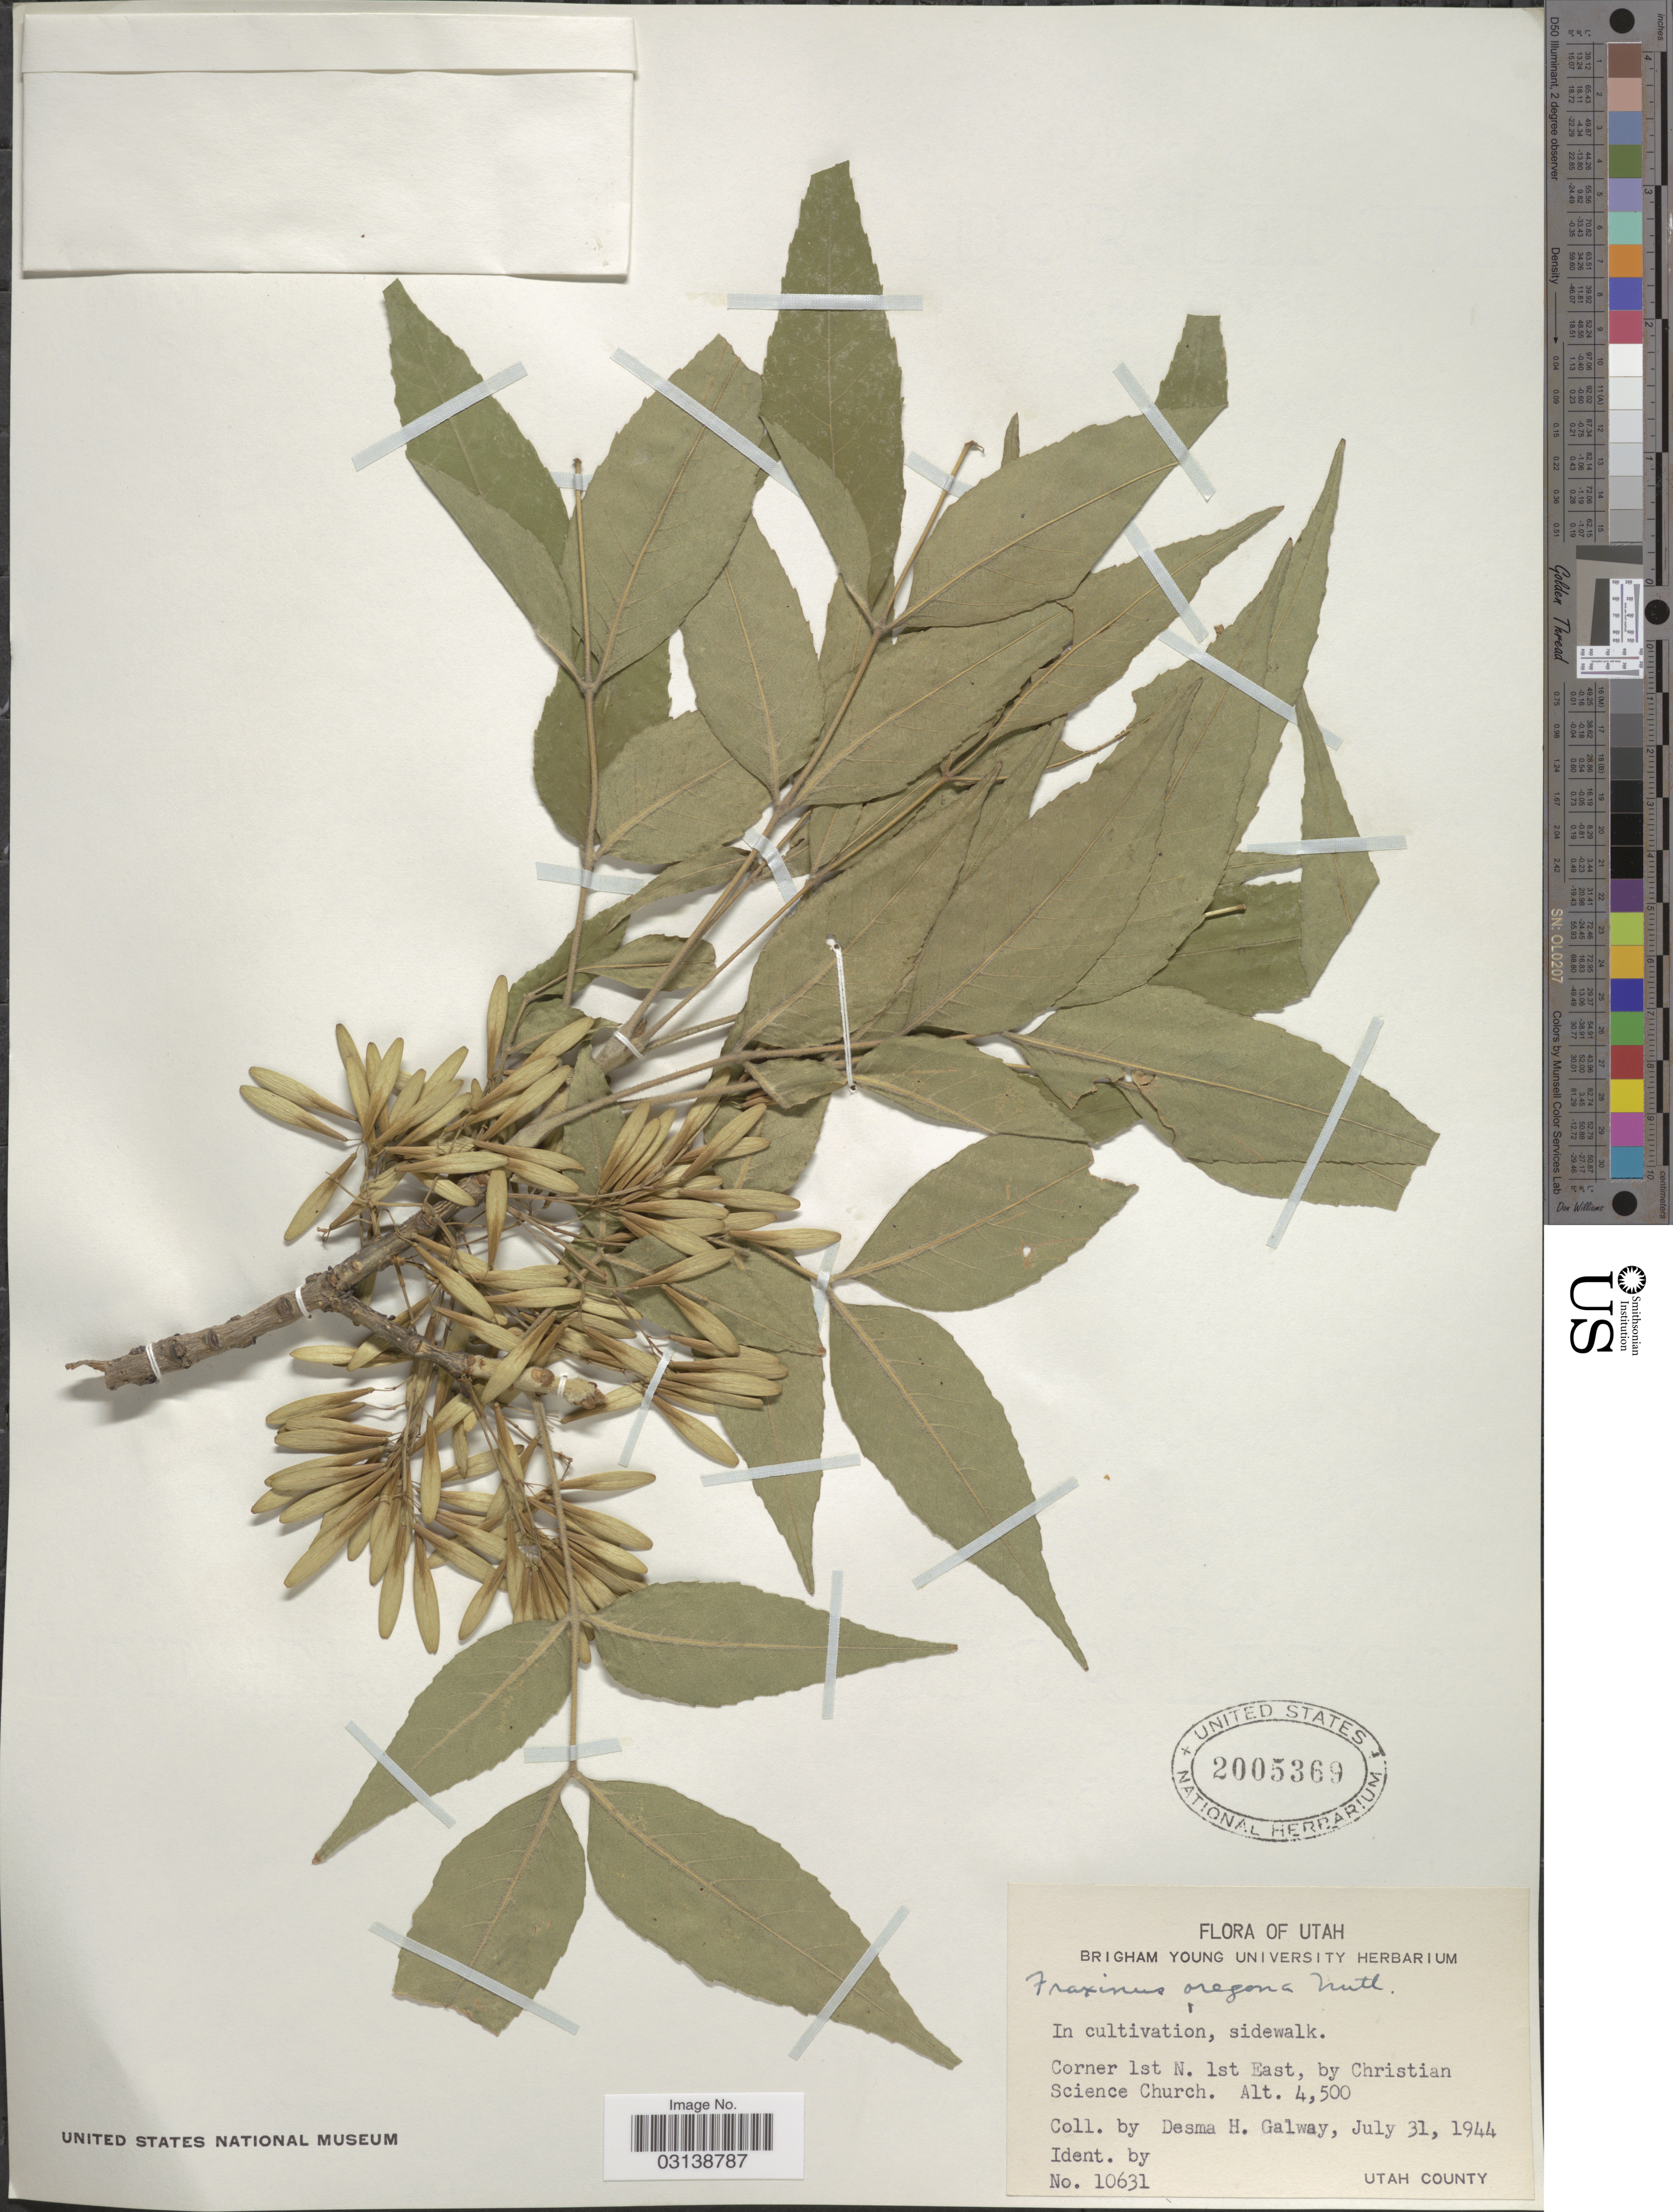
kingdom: Plantae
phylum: Tracheophyta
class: Magnoliopsida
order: Lamiales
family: Oleaceae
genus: Fraxinus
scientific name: Fraxinus latifolia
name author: Benth.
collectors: D. Galway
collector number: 10631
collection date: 1944-07-31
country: United States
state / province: Utah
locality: Sidewalk. Corner 1st N. 1st East, by Christian Science Church. Utah County.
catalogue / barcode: US 2005369